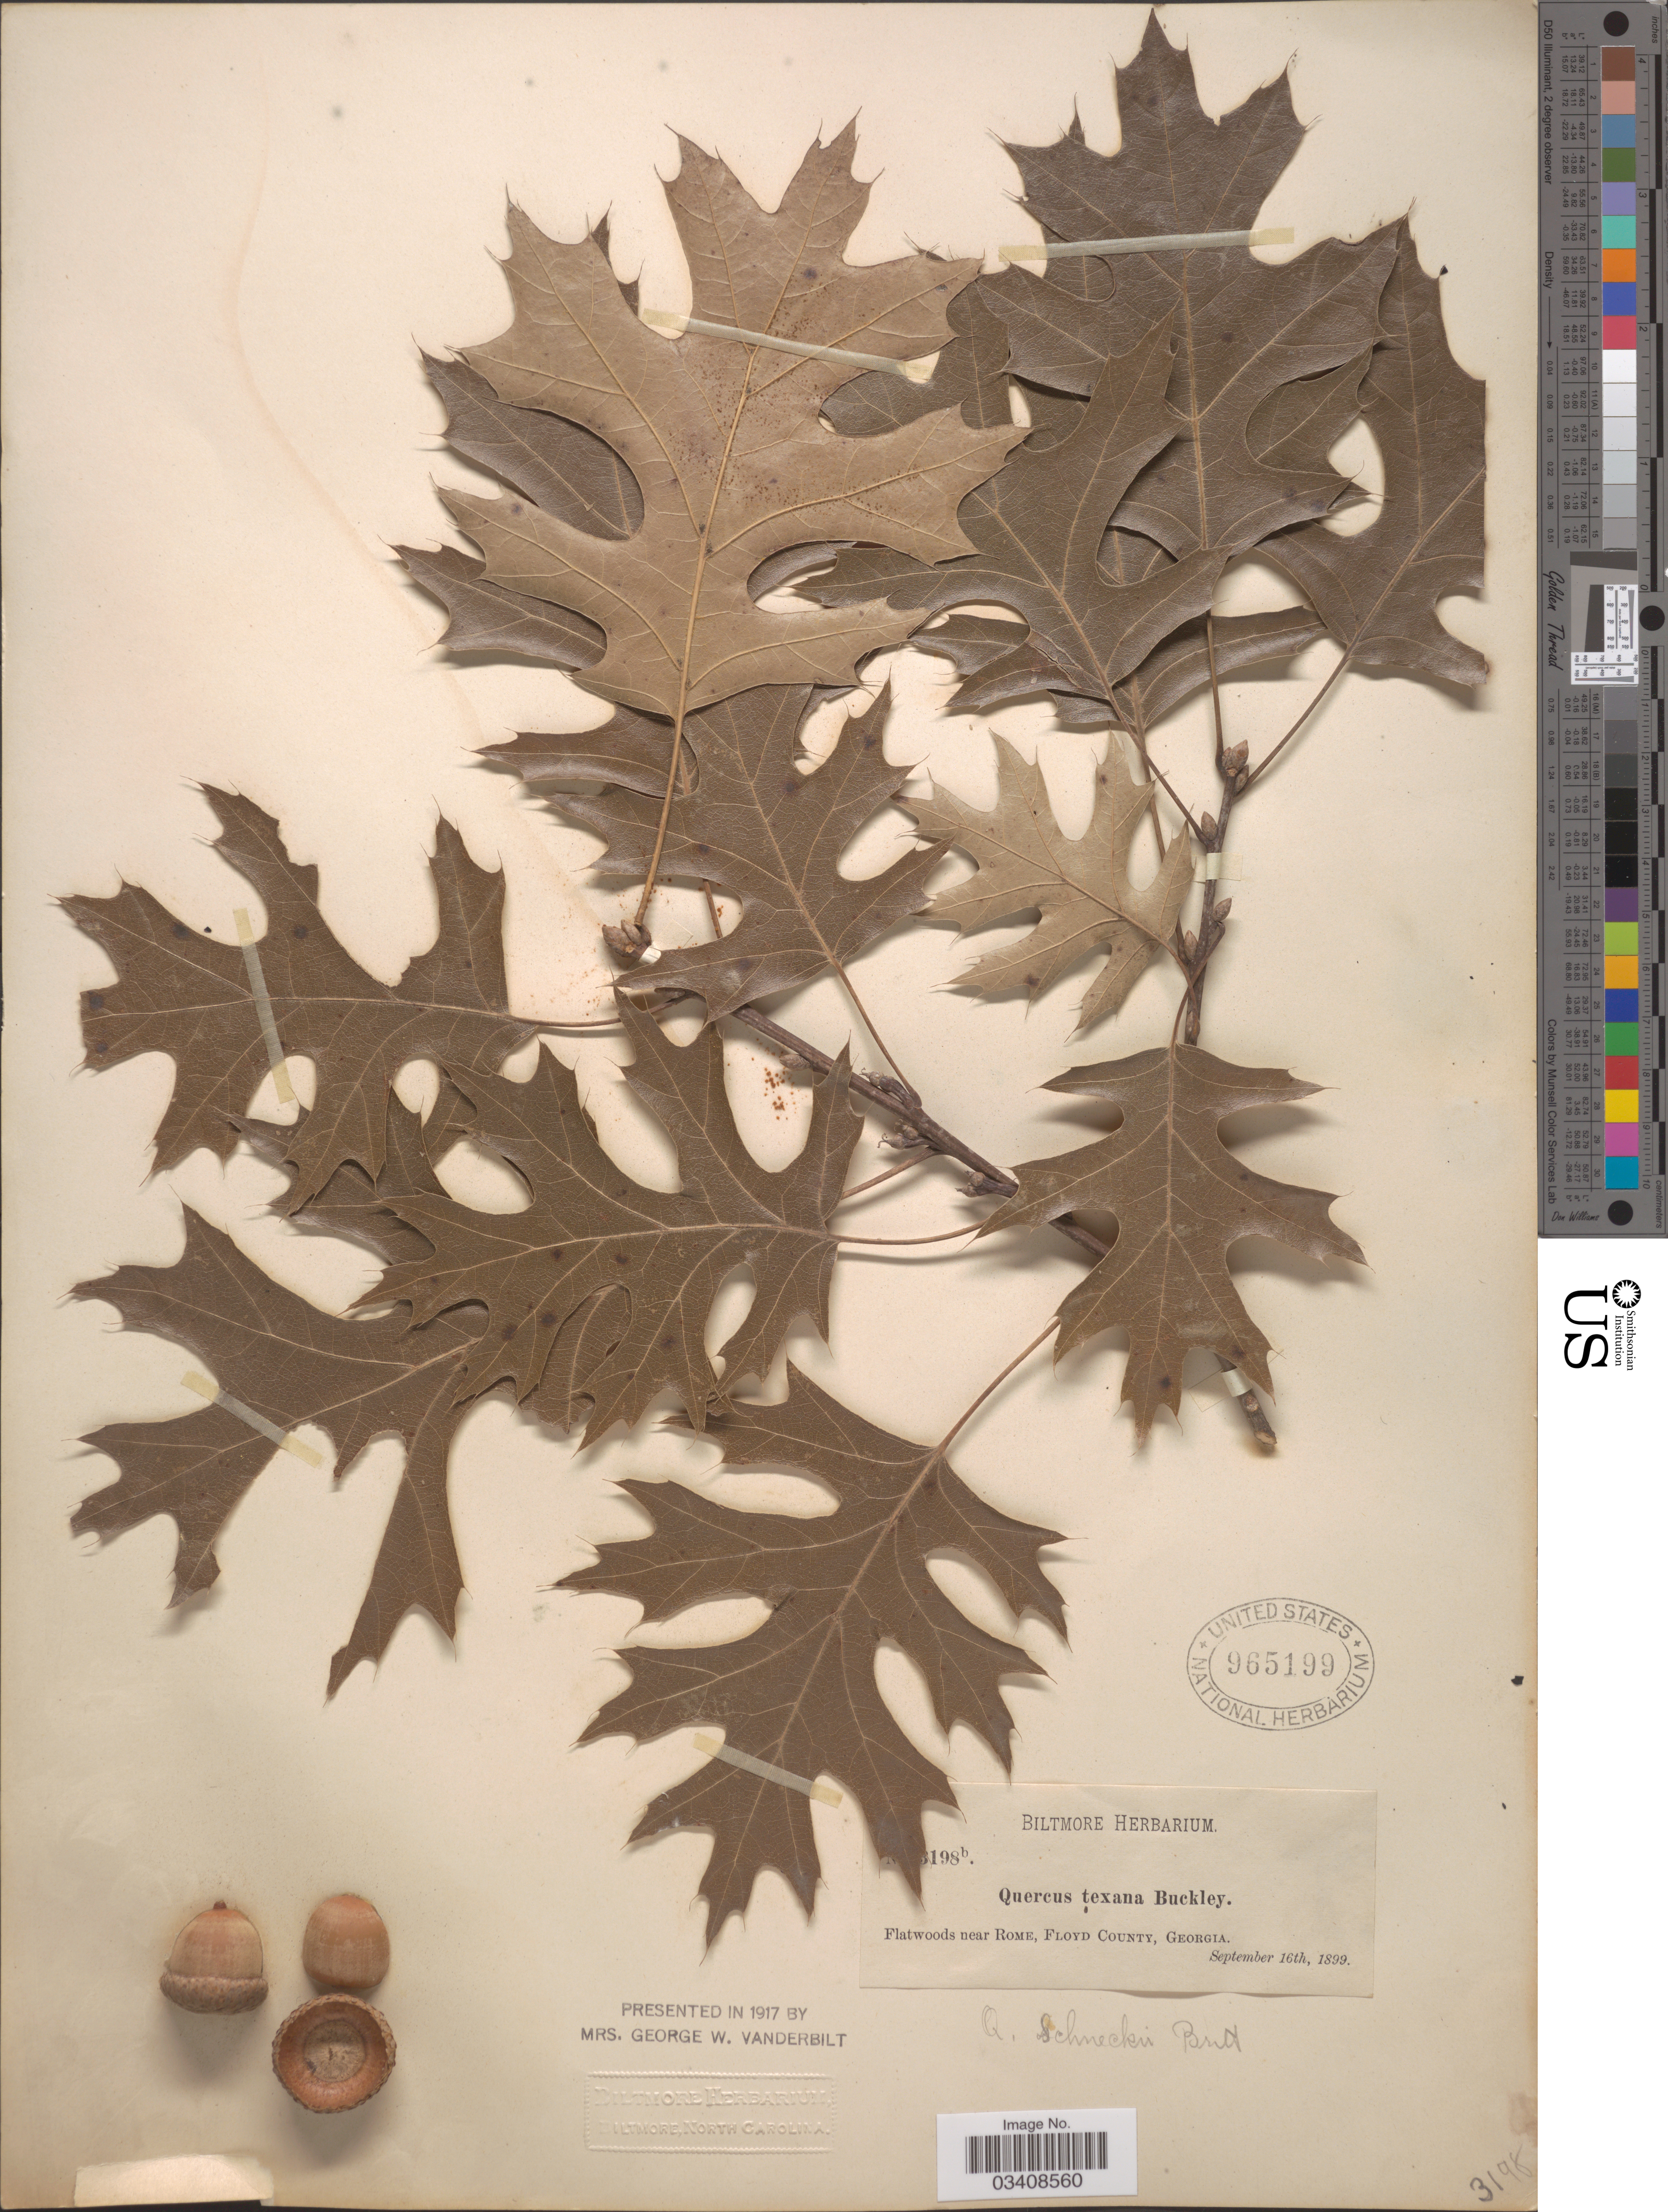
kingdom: Plantae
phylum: Tracheophyta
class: Magnoliopsida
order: Fagales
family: Fagaceae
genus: Quercus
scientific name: Quercus shumardii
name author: Buckley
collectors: ex herb. Biltmore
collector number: !198b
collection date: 1899-09-16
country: United States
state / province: Georgia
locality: Near Rome, Floyd County.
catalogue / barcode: US 965199